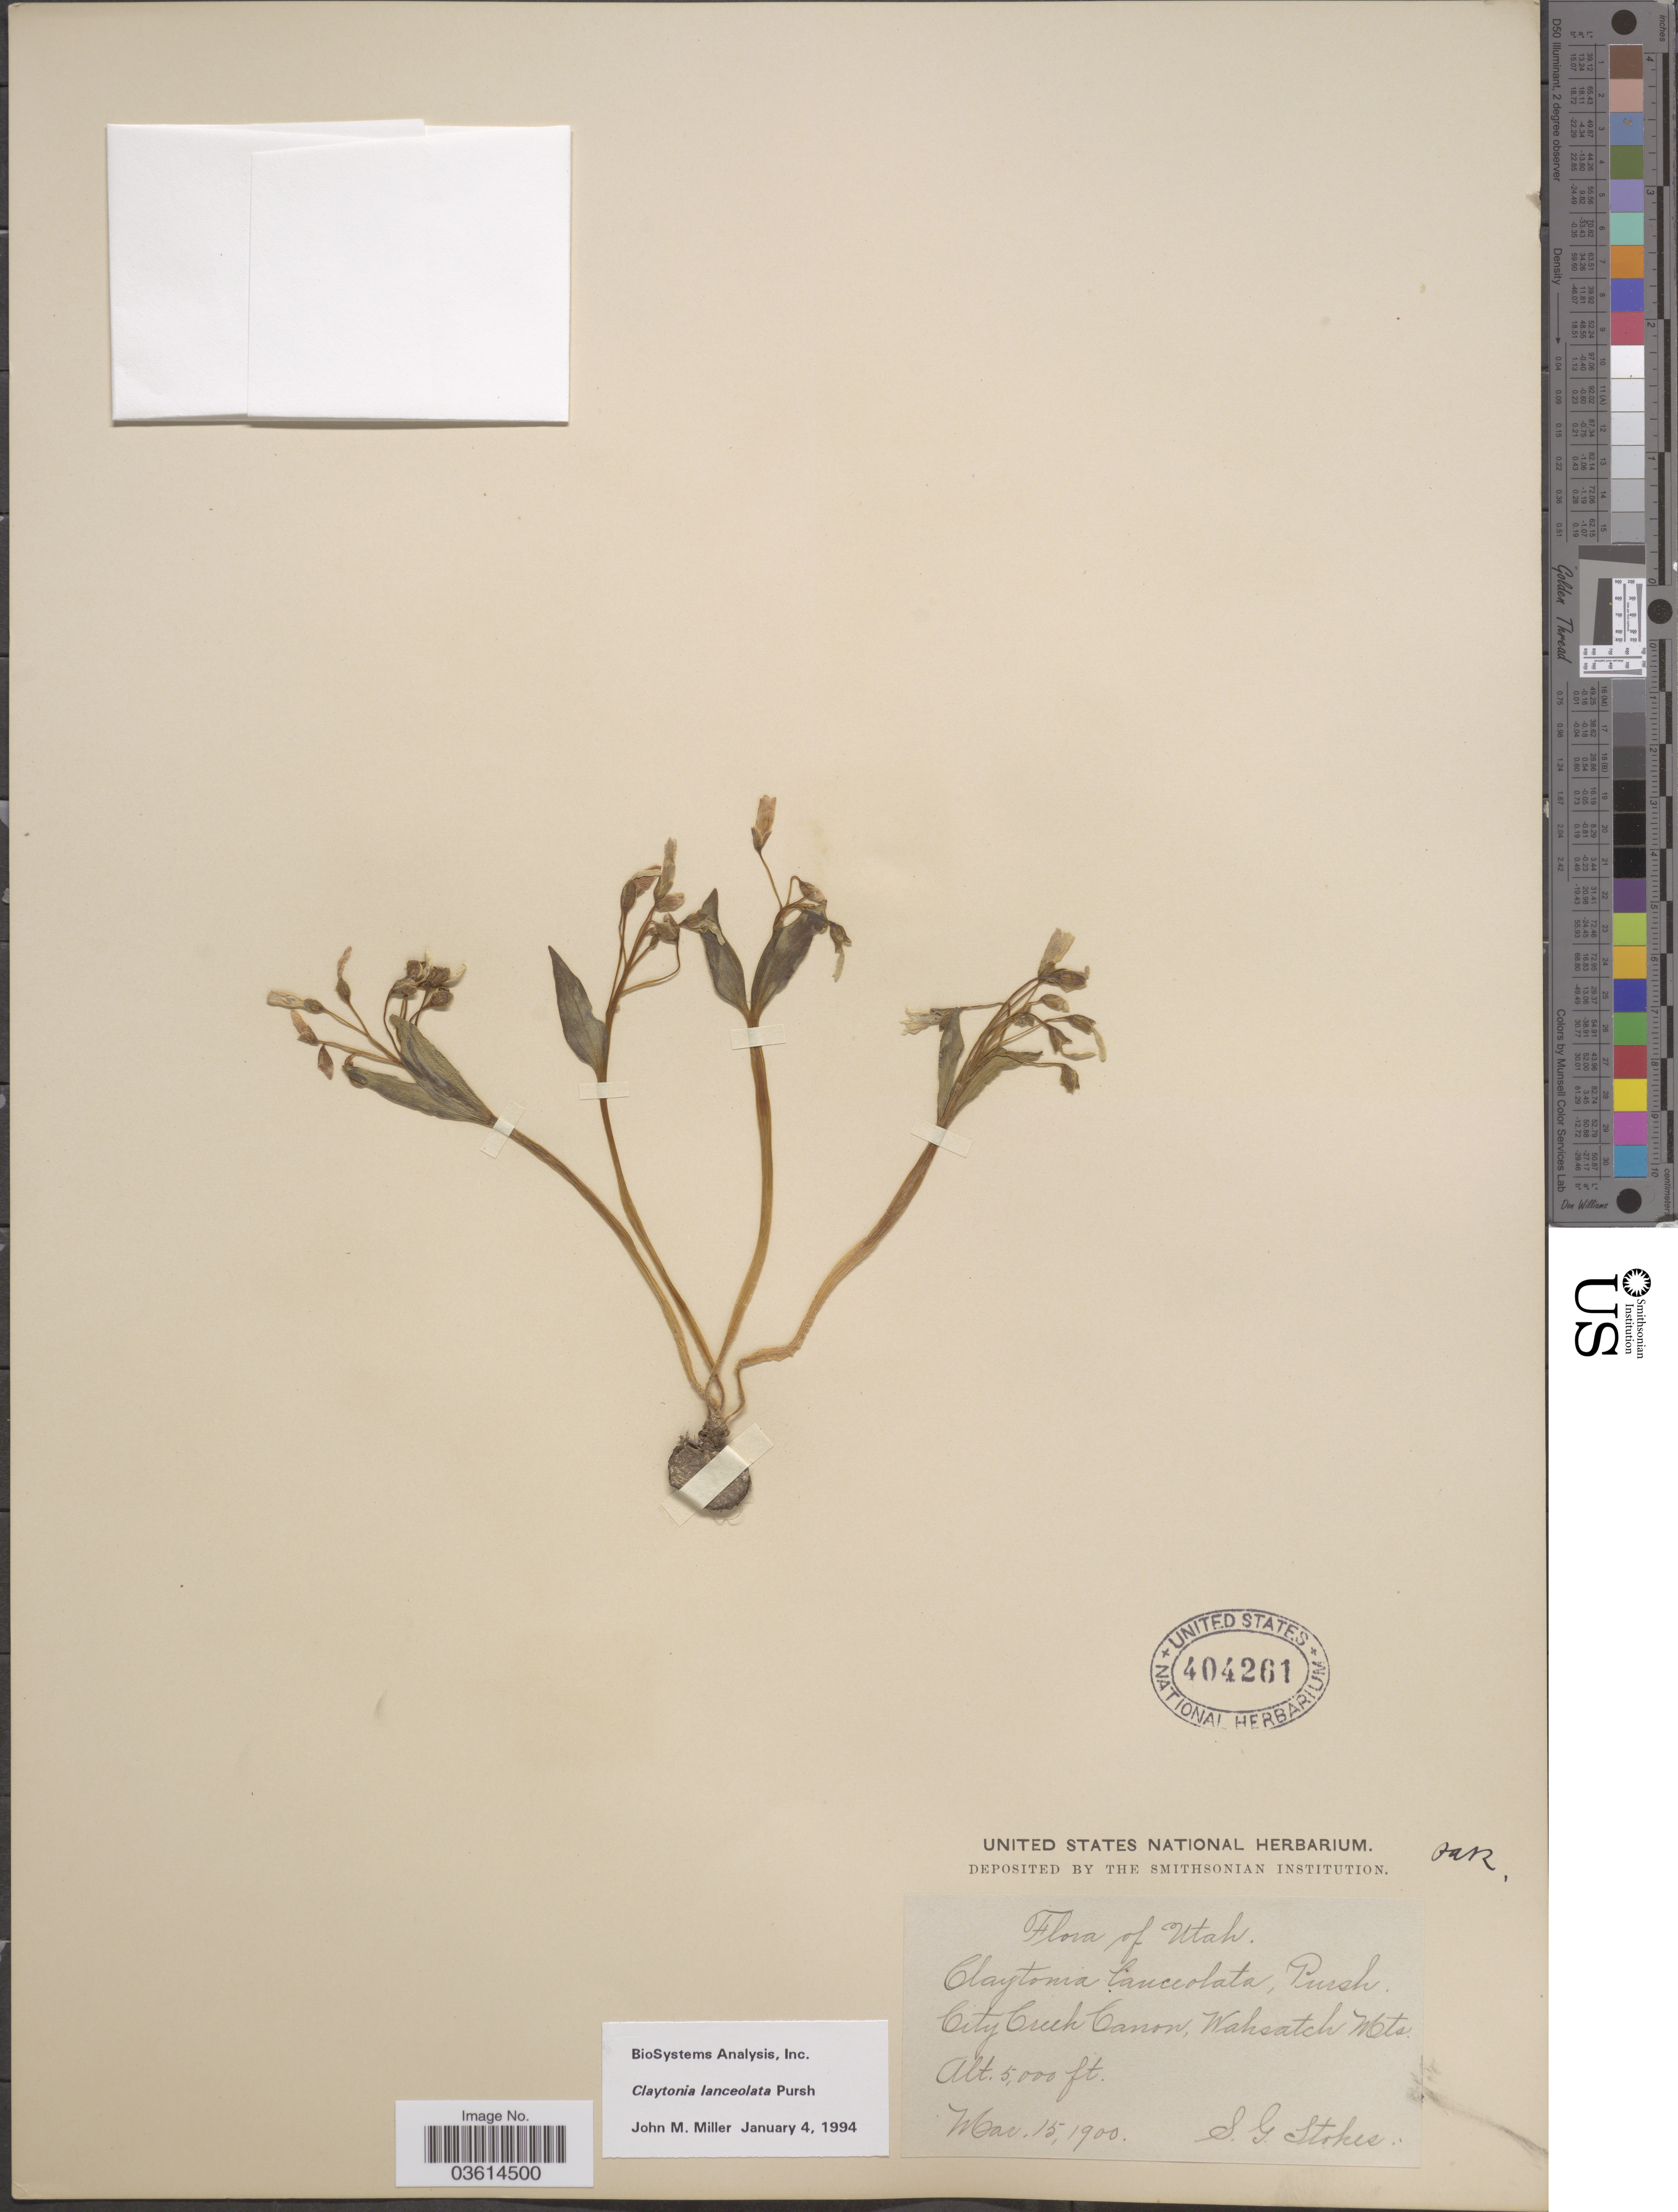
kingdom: Plantae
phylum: Tracheophyta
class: Magnoliopsida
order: Caryophyllales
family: Montiaceae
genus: Claytonia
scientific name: Claytonia lanceolata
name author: Pursh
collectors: S. G. Stokes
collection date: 1900-03-15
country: United States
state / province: Utah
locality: City Creek Canon, Wahsatch Mts.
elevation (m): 1524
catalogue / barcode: US 404261